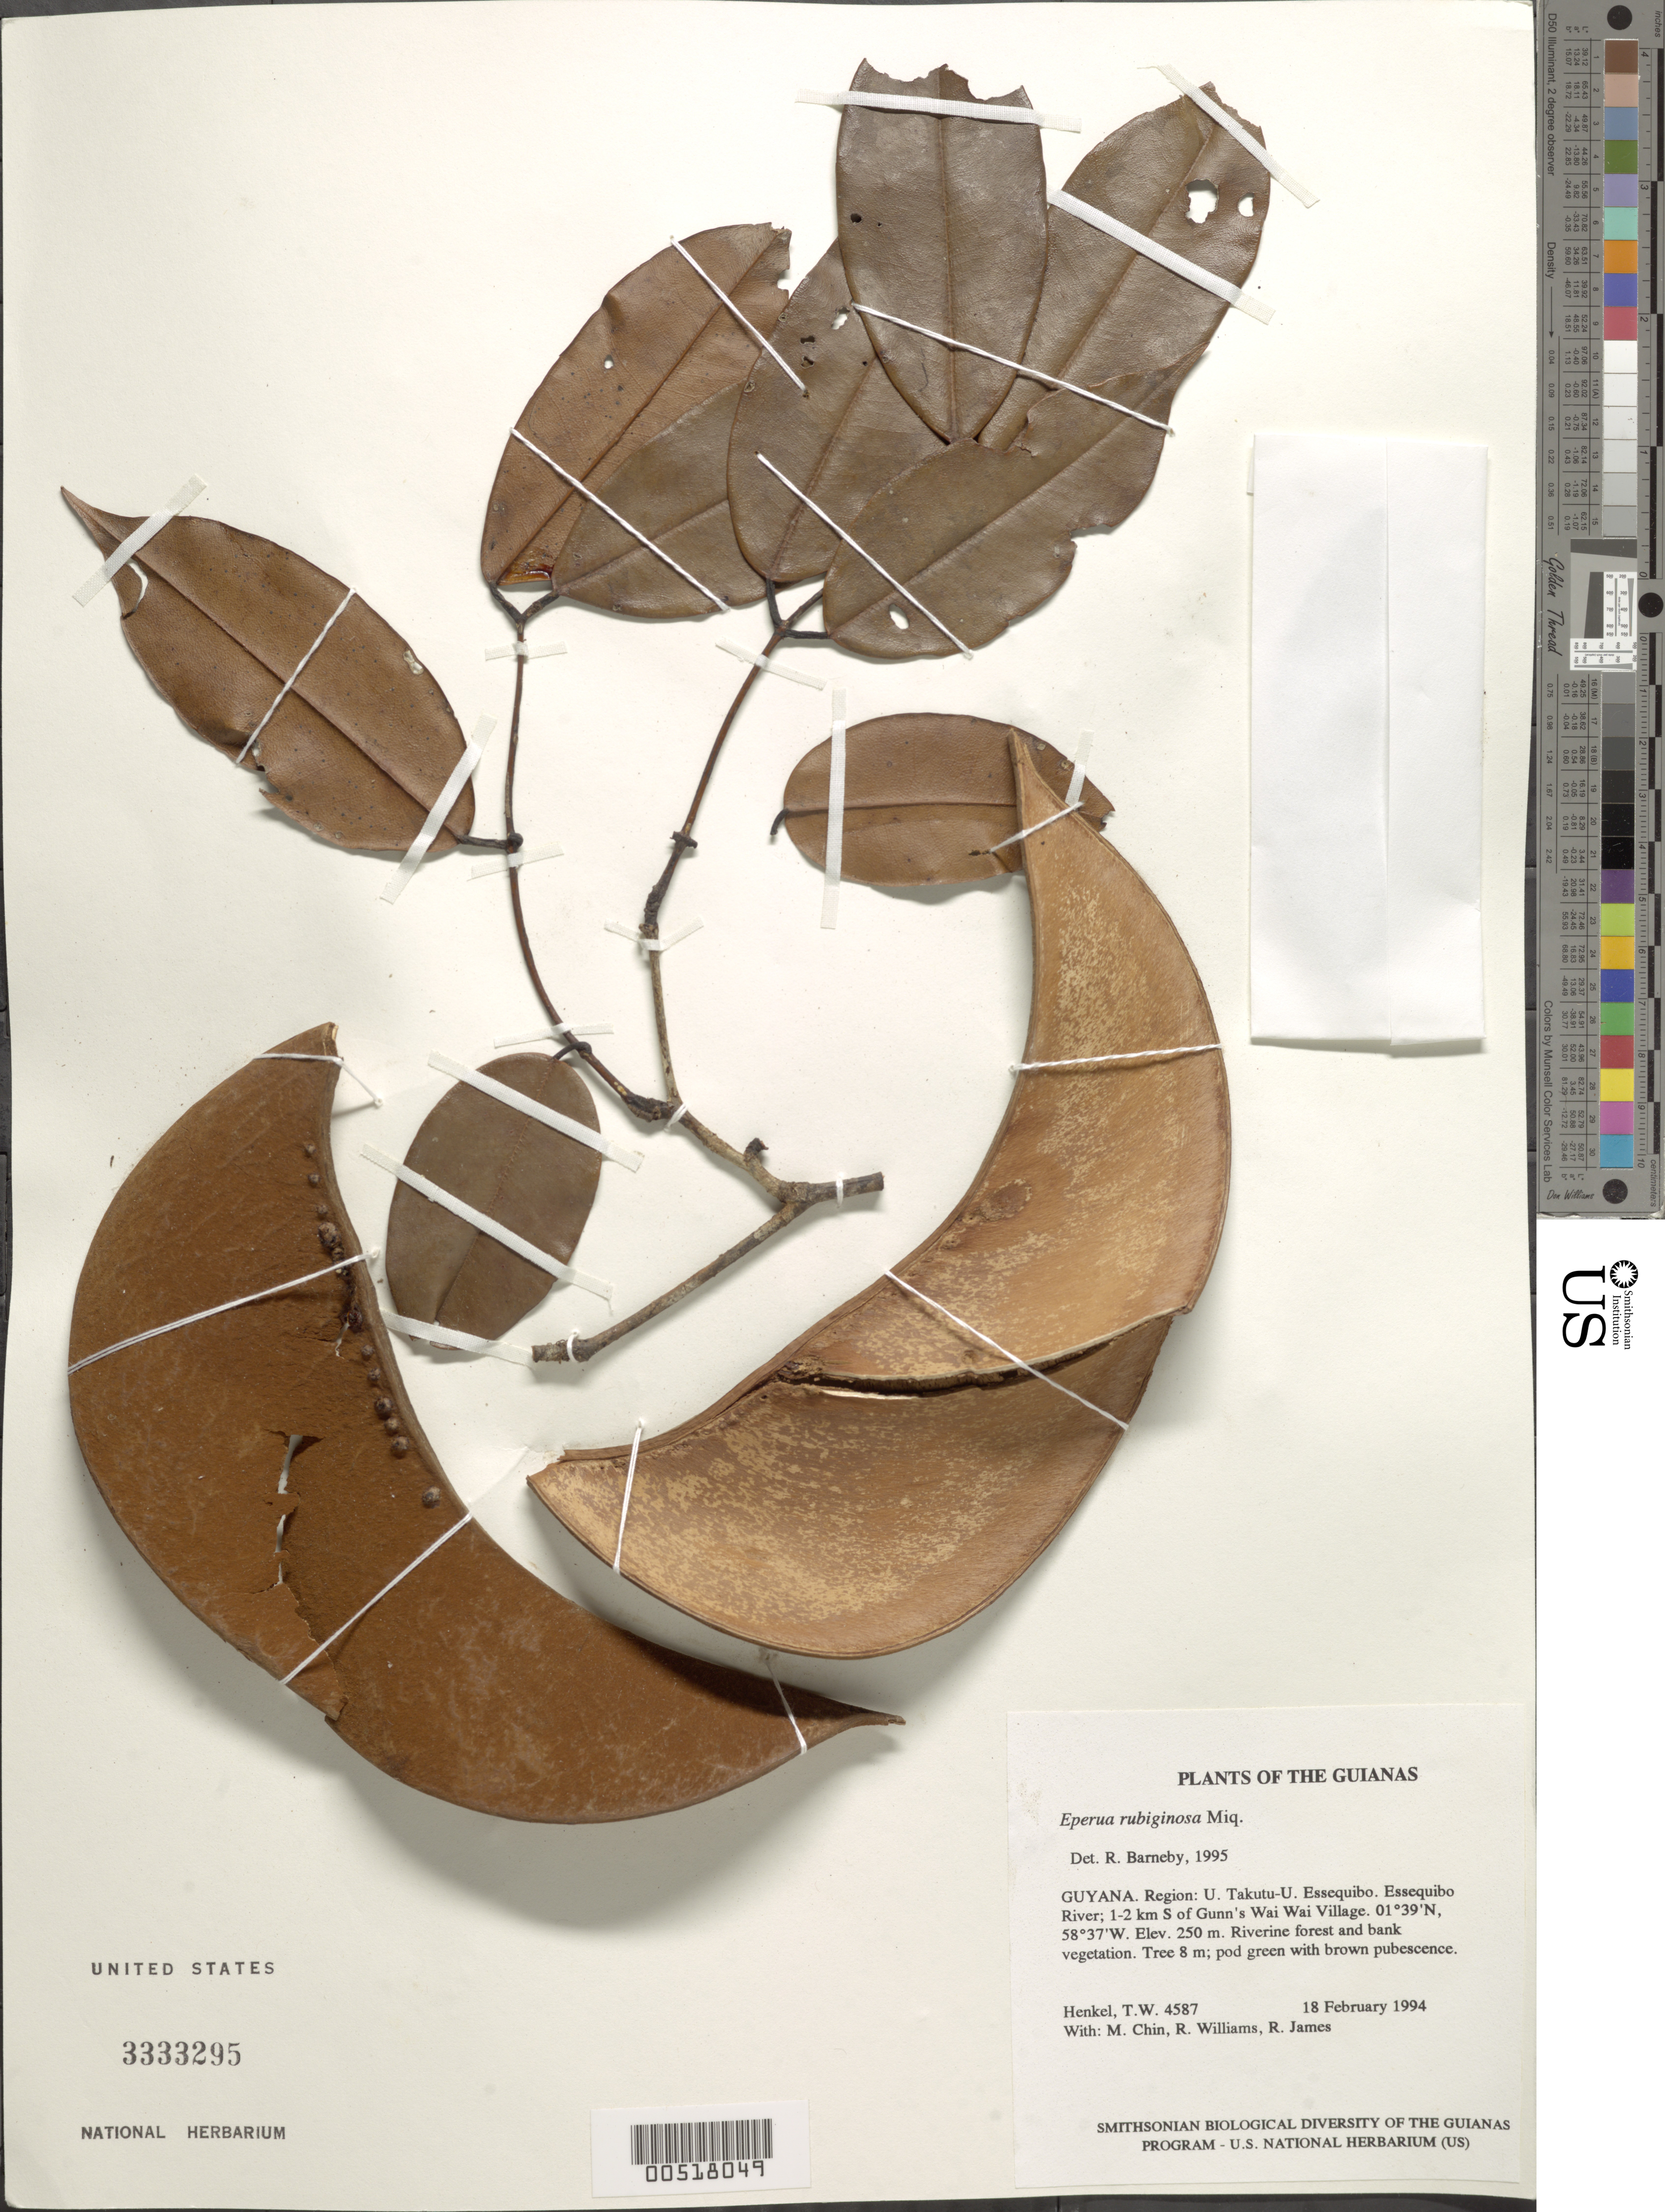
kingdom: Plantae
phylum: Tracheophyta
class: Magnoliopsida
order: Fabales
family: Fabaceae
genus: Eperua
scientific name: Eperua rubiginosa var. rubiginosa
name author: Miq.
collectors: T. Henkel, M. Chin, R. Williams & R. James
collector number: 4587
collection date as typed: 18 February 1994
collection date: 1994-02-18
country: Guyana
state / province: U. Takutu-U. Essequibo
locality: Essequibo River; 1-2 km S of Gunn's Wai Wai Village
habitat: Riverine forest and bank vegetation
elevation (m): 250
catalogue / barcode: US 3333295